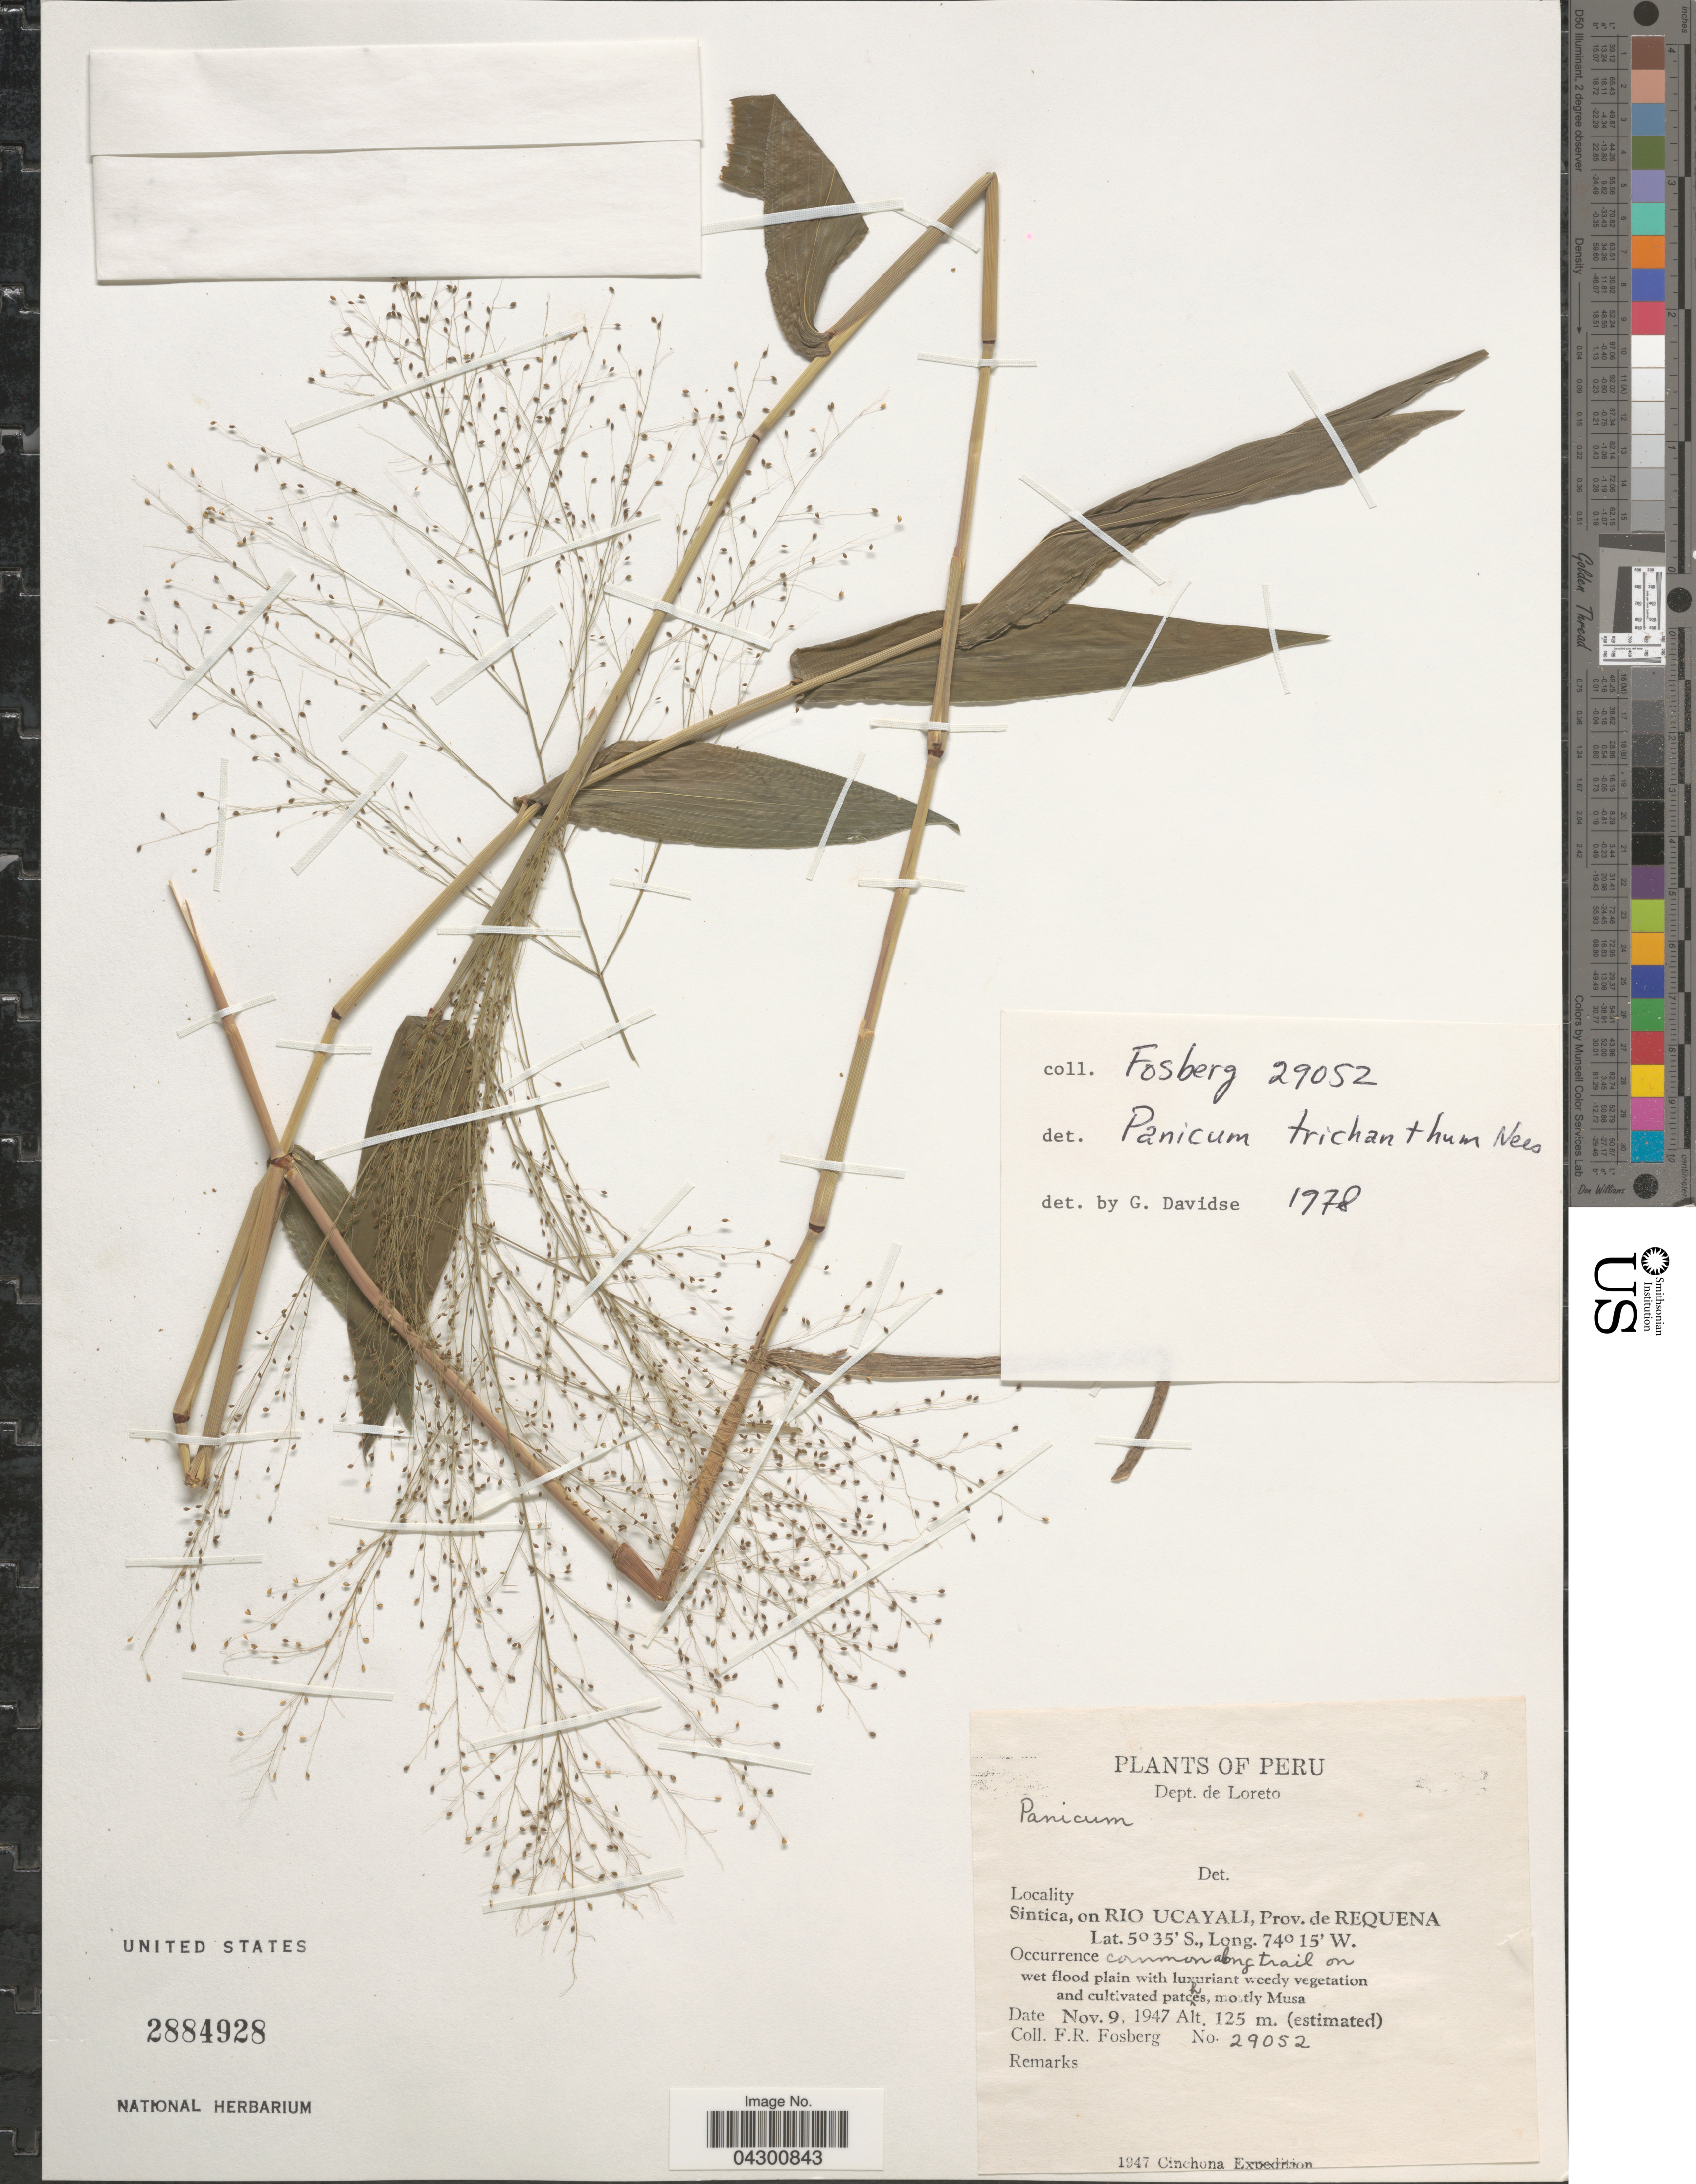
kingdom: Plantae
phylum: Tracheophyta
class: Liliopsida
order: Poales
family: Poaceae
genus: Panicum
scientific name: Panicum trichanthum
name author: Nees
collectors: F. R. Fosberg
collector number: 29052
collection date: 1947-11-09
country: Peru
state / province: Loreto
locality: Dept. de Loreto. Sintica, on Rio Ucayali, Prov. de Requena. Common along trail on wet flood plain with luxuriant weedy vegetation and cultivated patches. 1947 Cinchona Expedition.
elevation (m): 125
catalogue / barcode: US 2884928